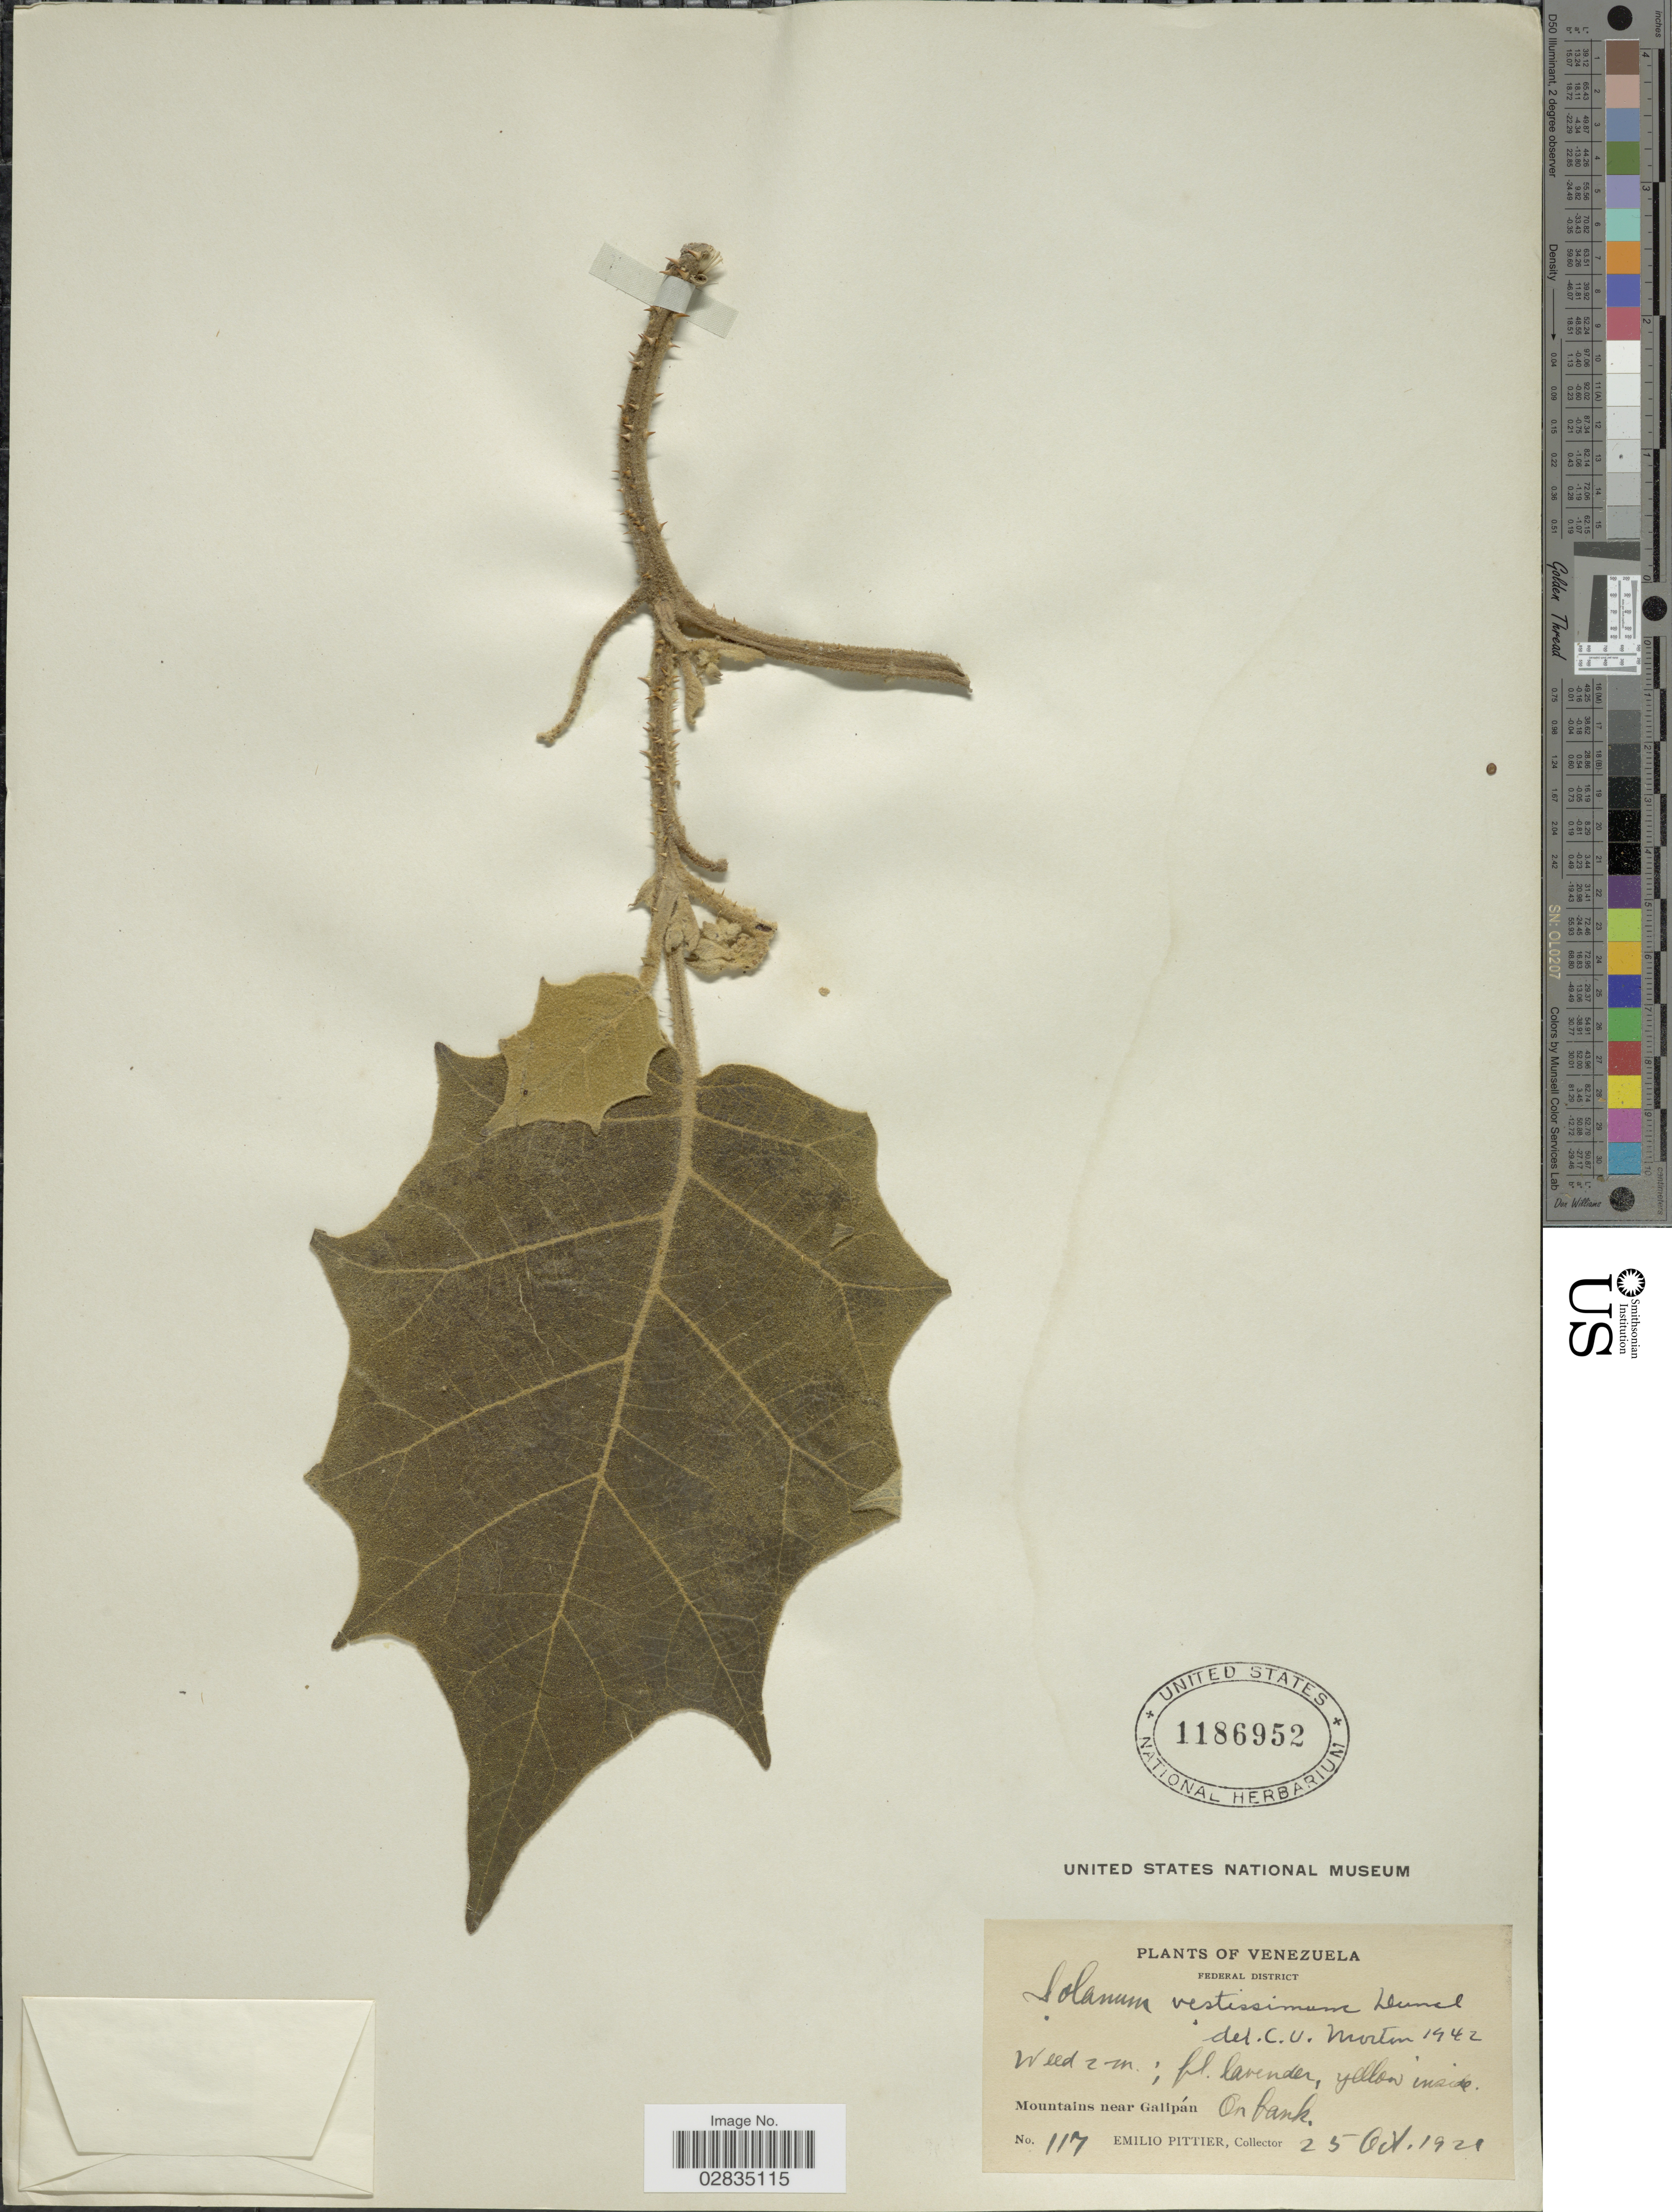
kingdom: Plantae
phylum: Tracheophyta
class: Magnoliopsida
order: Solanales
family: Solanaceae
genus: Solanum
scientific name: Solanum vestissimum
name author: Dunal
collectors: E. Pittier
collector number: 117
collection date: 1921-10-25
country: Venezuela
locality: Federal District, Mountains near Galipán.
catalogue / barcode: US 1186952